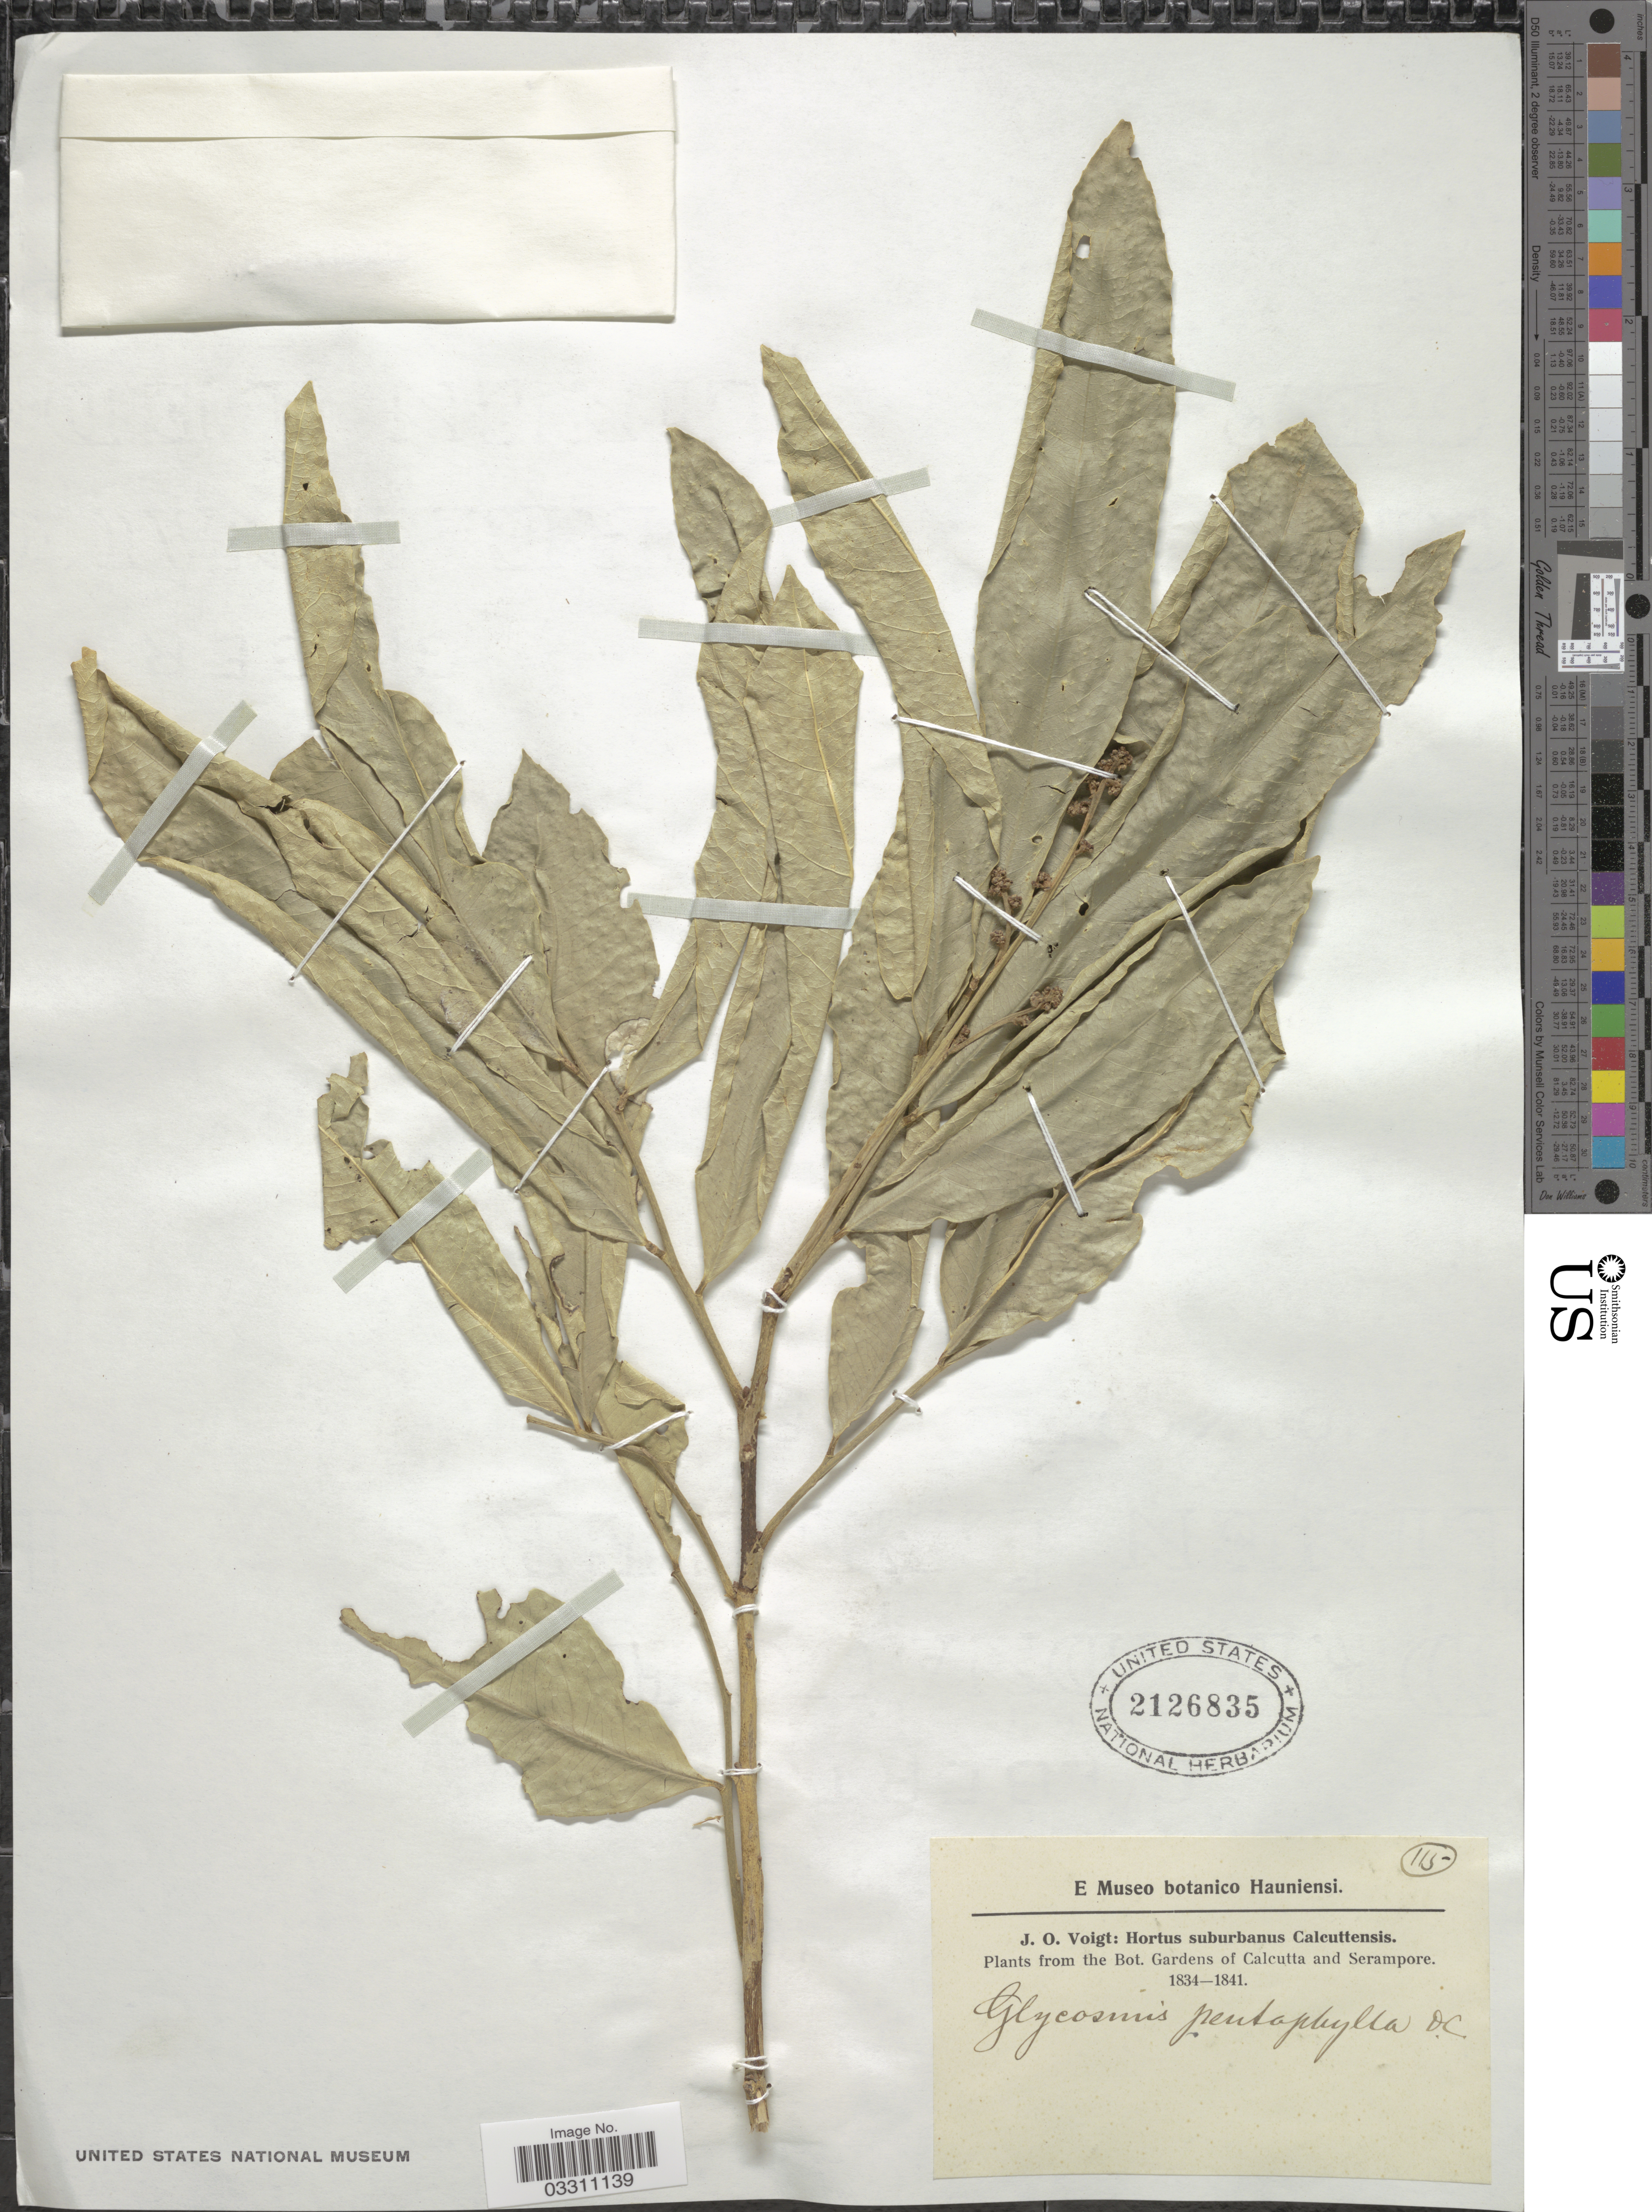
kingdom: Plantae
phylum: Tracheophyta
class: Magnoliopsida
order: Sapindales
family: Rutaceae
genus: Glycosmis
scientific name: Glycosmis pentaphylla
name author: (Retz.) DC.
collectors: J. O. Voigt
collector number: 115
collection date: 1834/1841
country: India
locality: Bot. Gardens of Calcutta and Serampore.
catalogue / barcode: US 2126835